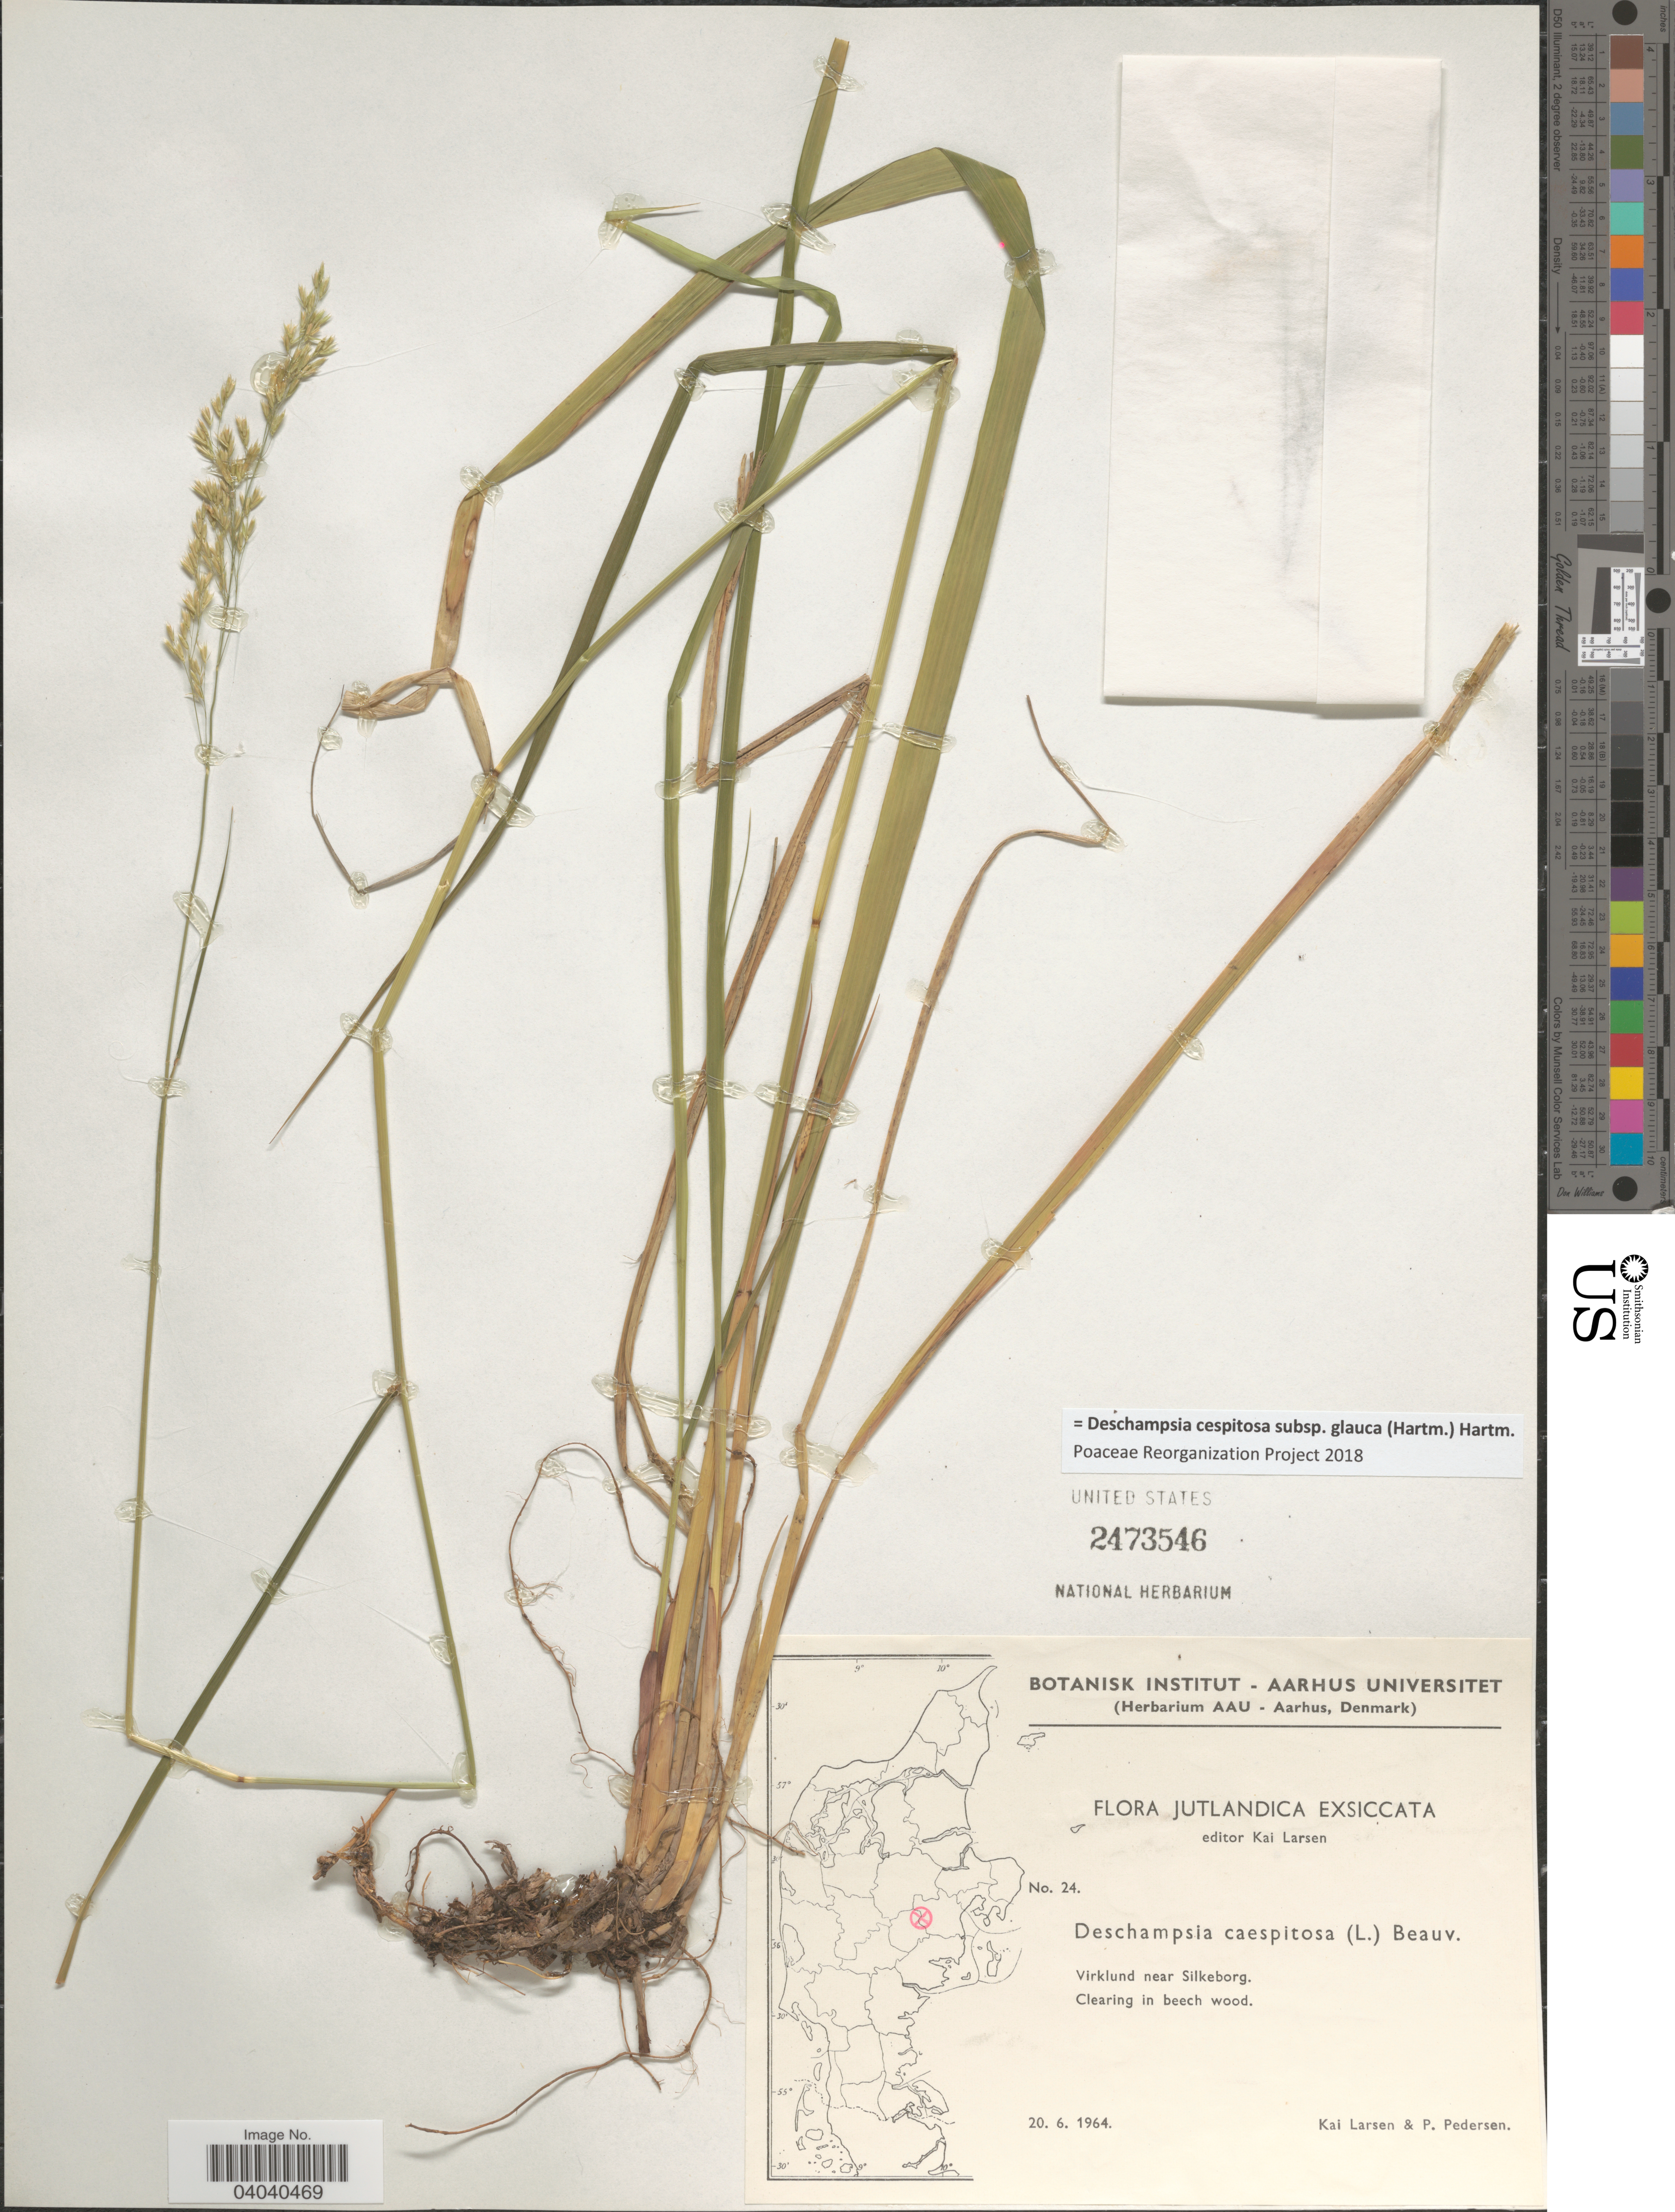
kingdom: Plantae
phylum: Tracheophyta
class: Liliopsida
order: Poales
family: Poaceae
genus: Deschampsia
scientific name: Deschampsia cespitosa subsp. glauca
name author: (Hartm.) Hartm.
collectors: K. Larsen & P. Pedersen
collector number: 24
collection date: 1964-06-20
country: Denmark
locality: Jutlandica. Virklund near Silkeborg.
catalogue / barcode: US 2473546